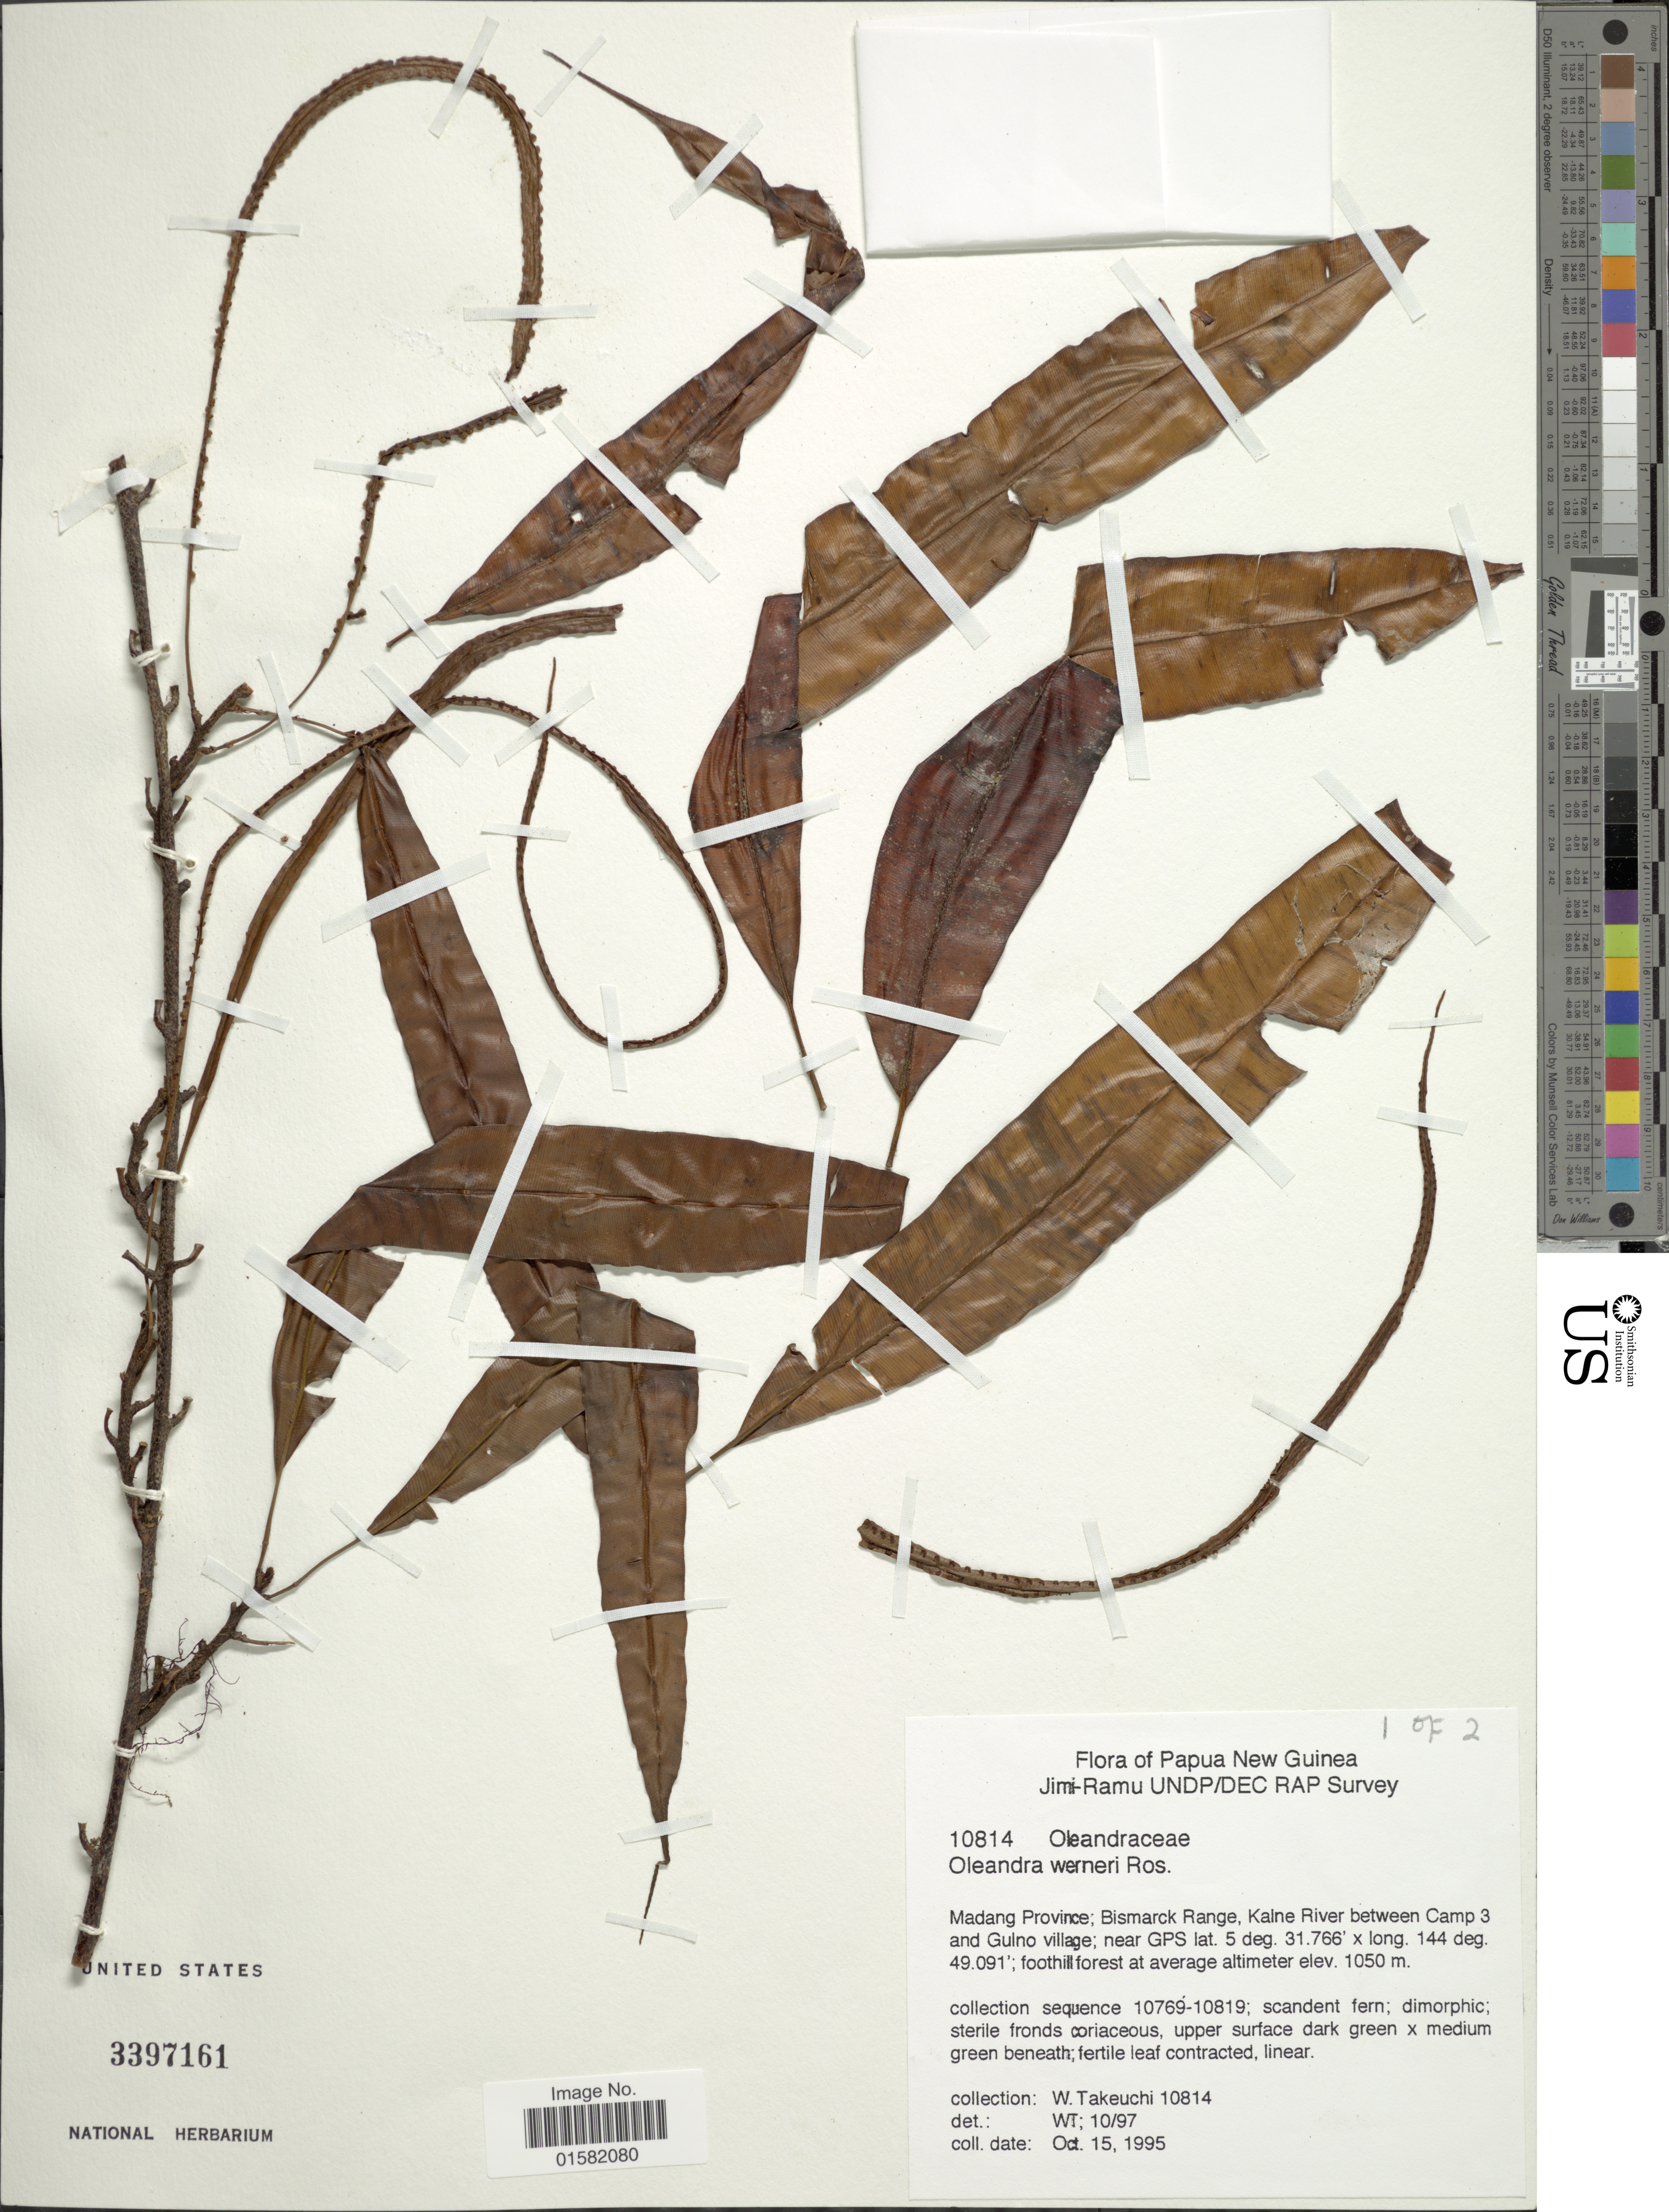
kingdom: Plantae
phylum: Tracheophyta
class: Polypodiopsida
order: Polypodiales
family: Oleandraceae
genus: Oleandra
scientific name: Oleandra werneri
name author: Rosenst.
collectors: W. Takeuchi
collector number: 10814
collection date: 1995-10-15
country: Papua New Guinea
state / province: Madang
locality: Papua New Guinea, Madang Province; Bismarvk Range, Kalne River between Camp 3 and Gulno village.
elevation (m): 1050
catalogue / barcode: US 3397161